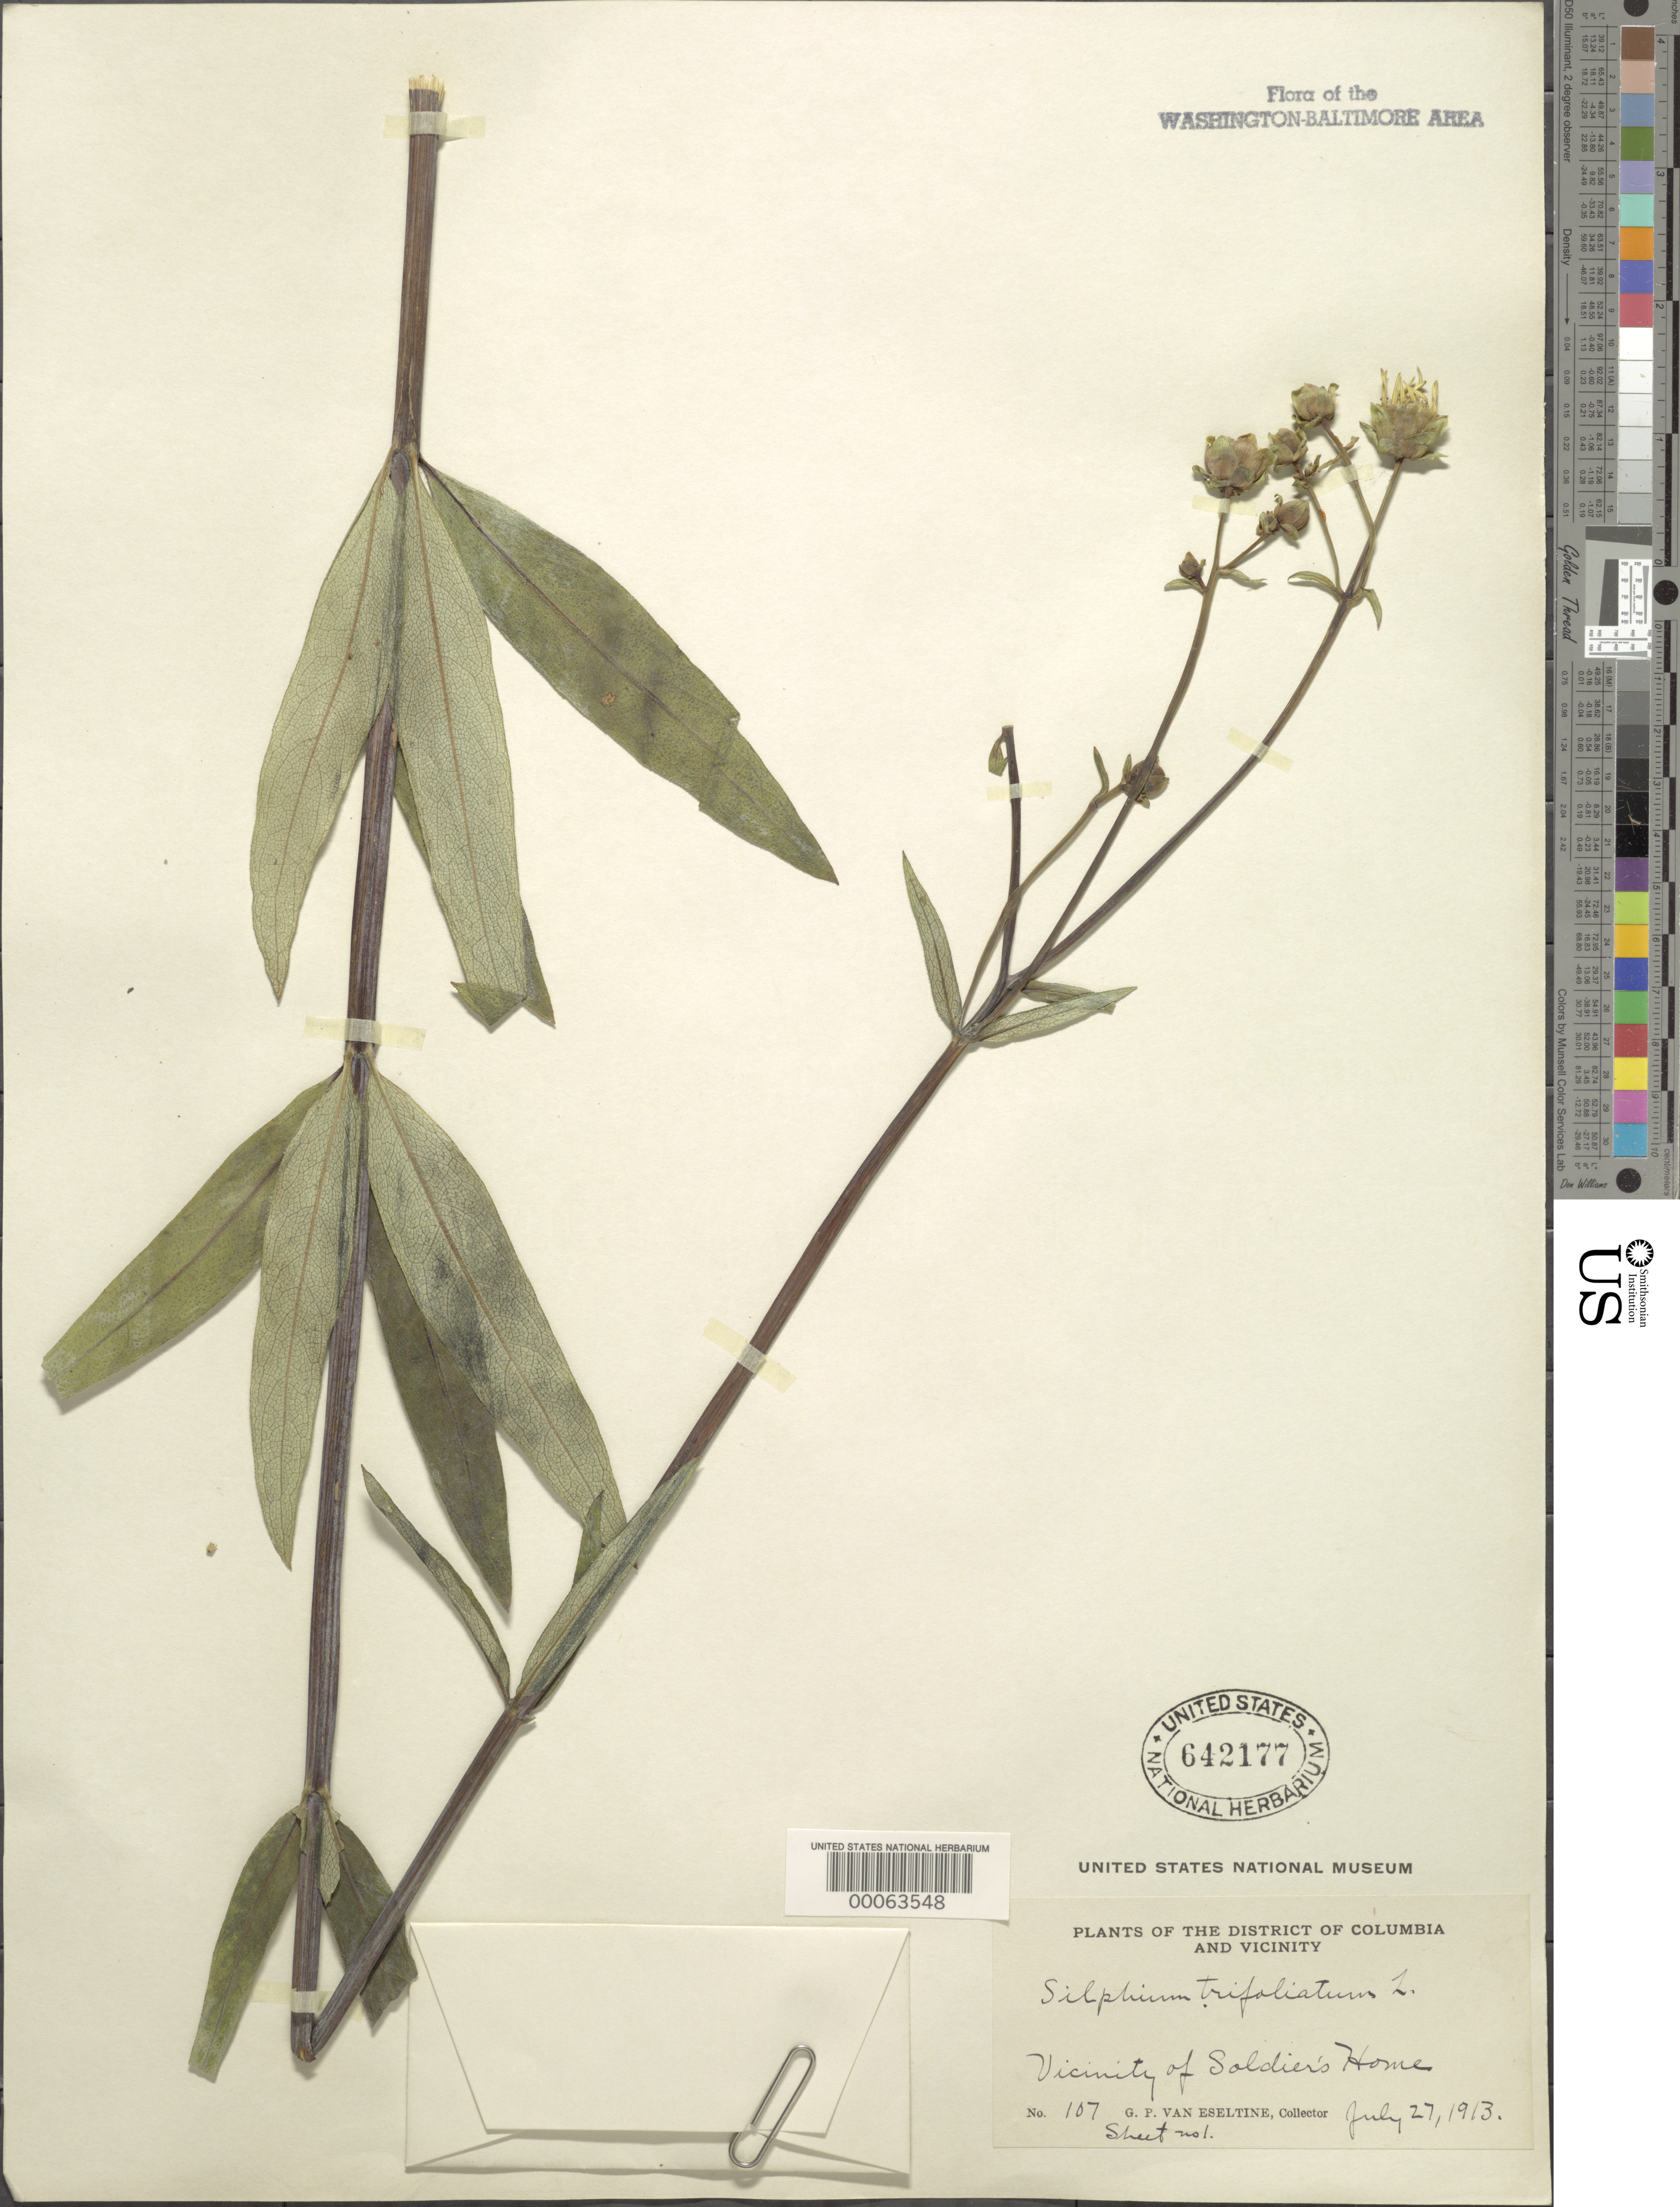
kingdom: Plantae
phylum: Tracheophyta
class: Magnoliopsida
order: Asterales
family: Asteraceae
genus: Silphium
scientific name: Silphium asteriscus var. trifoliatum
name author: (L.) Clevinger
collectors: G. P. Van Eseltine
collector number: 107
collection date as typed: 27 Jul 1913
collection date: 1913-07-27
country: United States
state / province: District of Columbia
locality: Soldiers Home vicinity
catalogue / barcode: US 642177